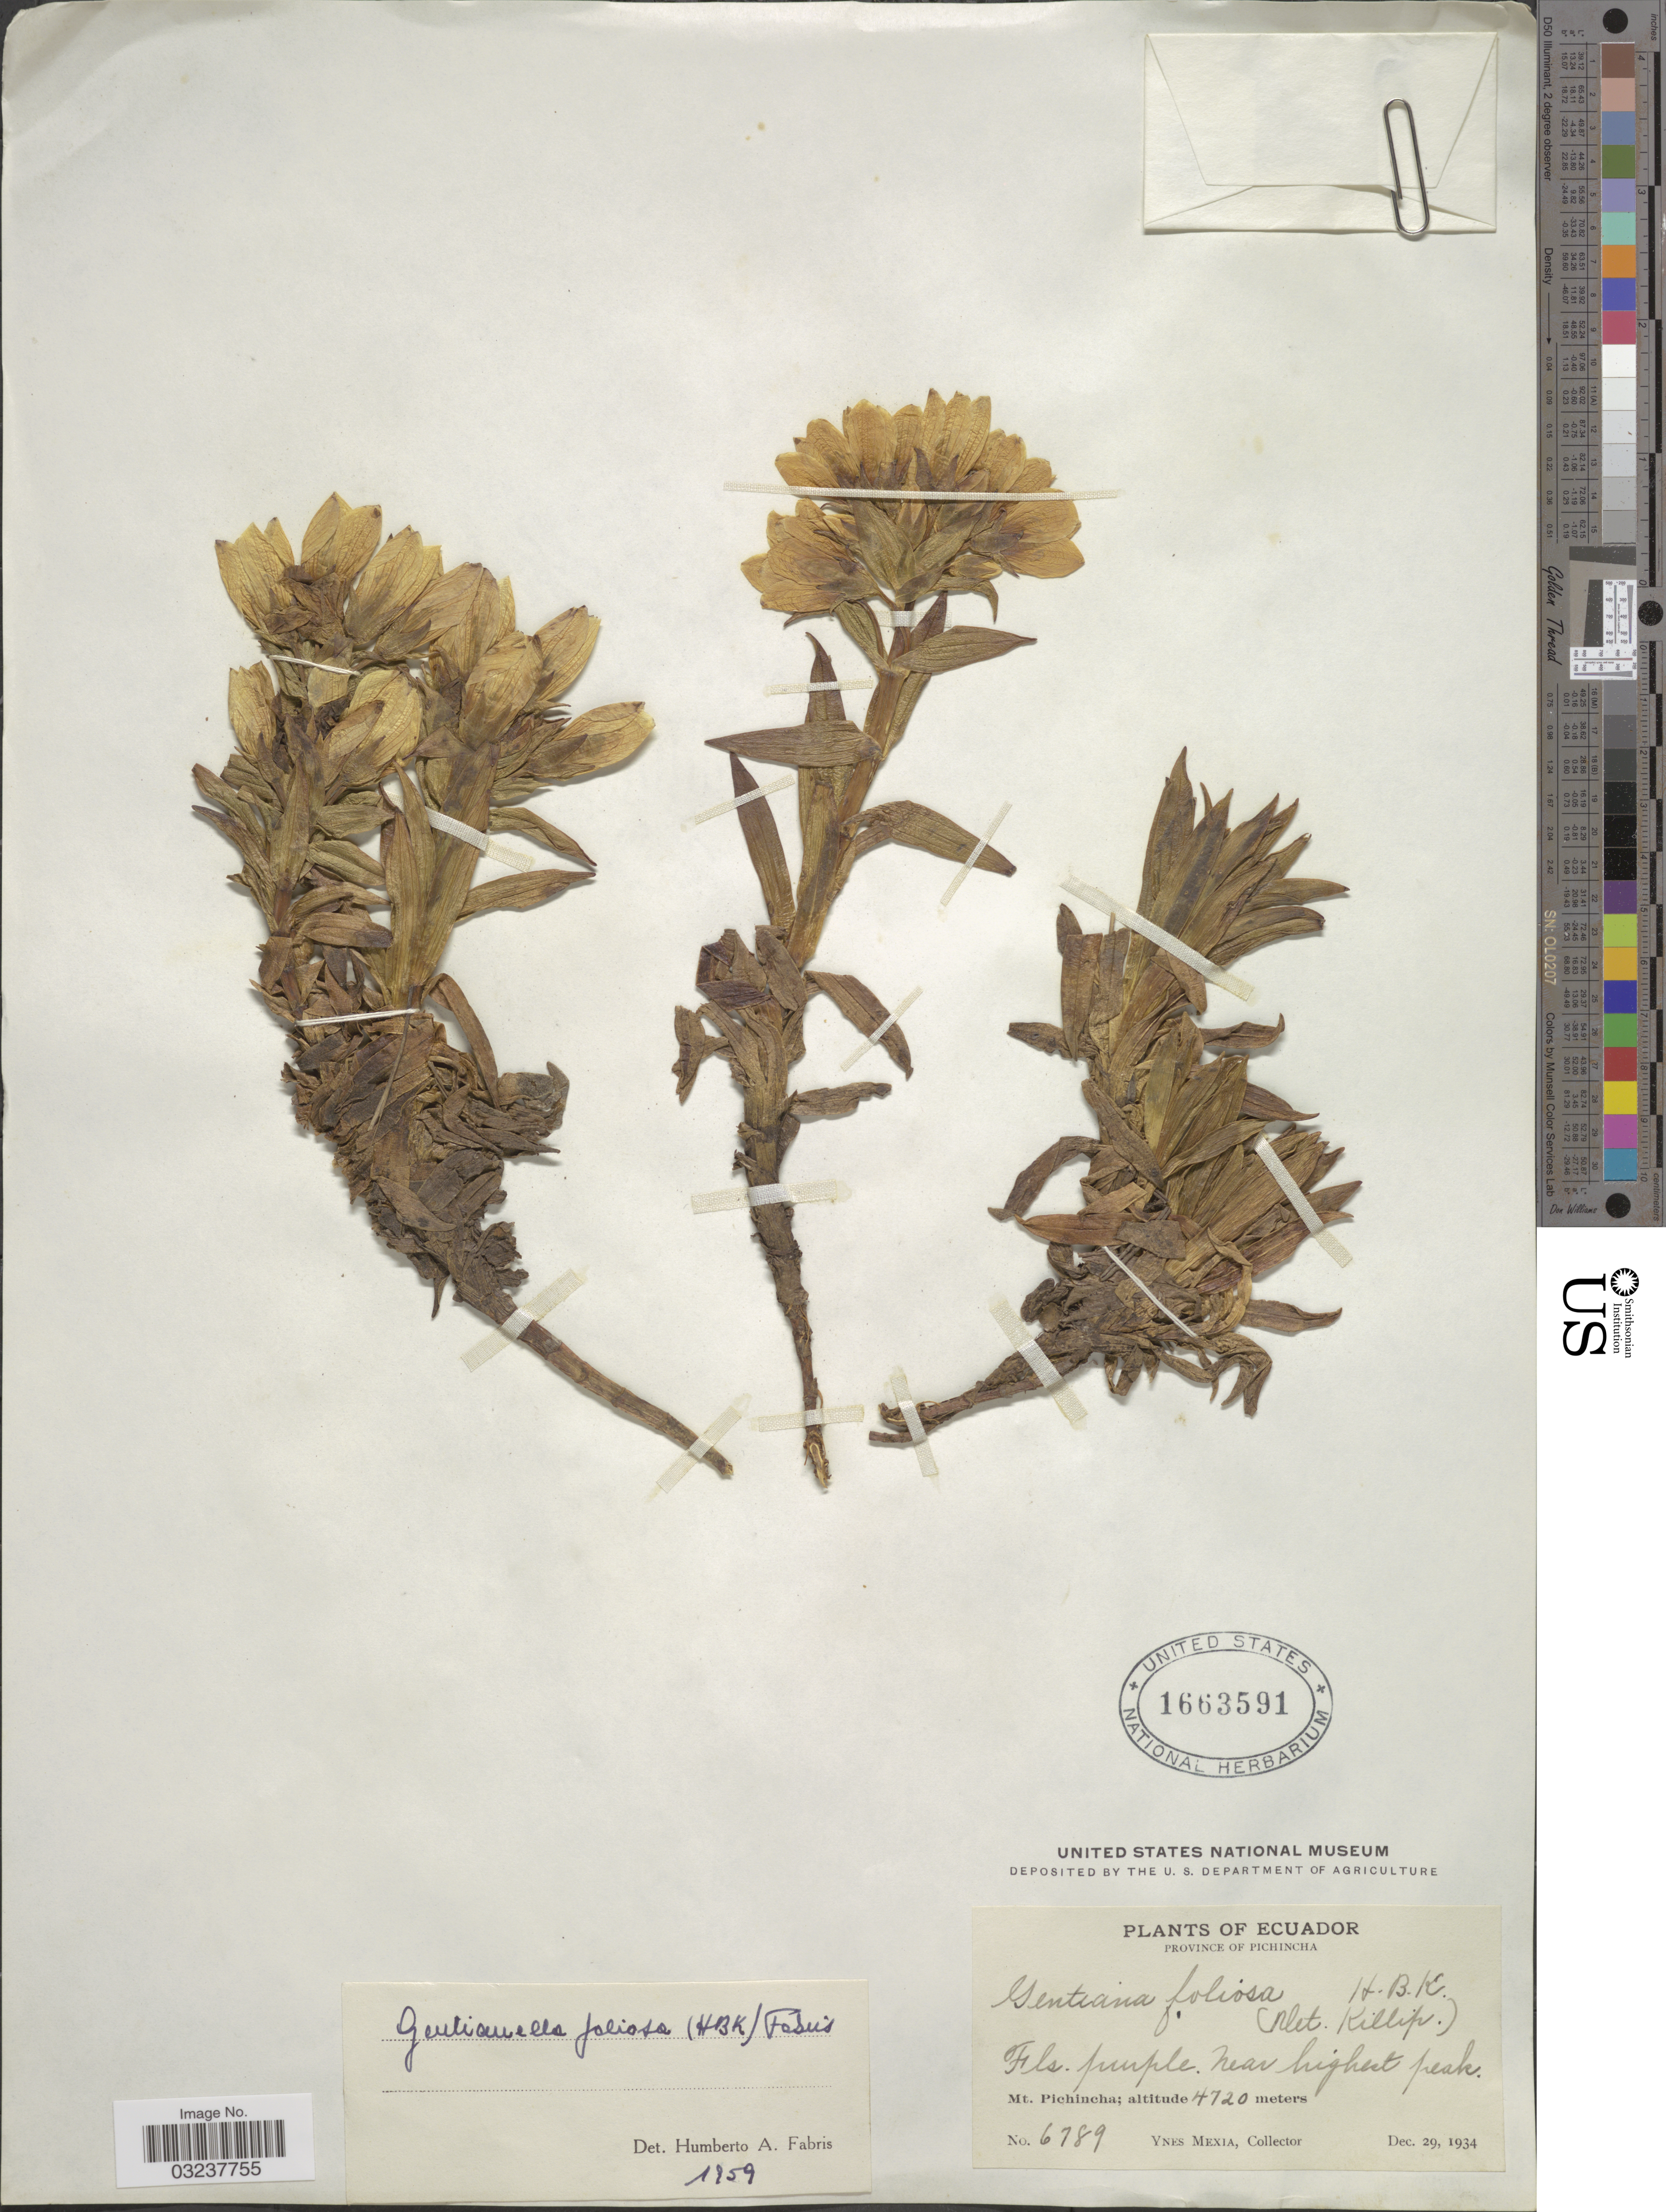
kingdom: Plantae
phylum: Tracheophyta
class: Magnoliopsida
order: Gentianales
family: Gentianaceae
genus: Gentianella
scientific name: Gentianella foliosa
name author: (Kunth) Fabris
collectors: Y. Mexia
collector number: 6789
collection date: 1934-12-29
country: Ecuador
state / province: Pichincha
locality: Near highest peak, Mt. Pichincha.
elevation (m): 4720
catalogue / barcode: US 1663591